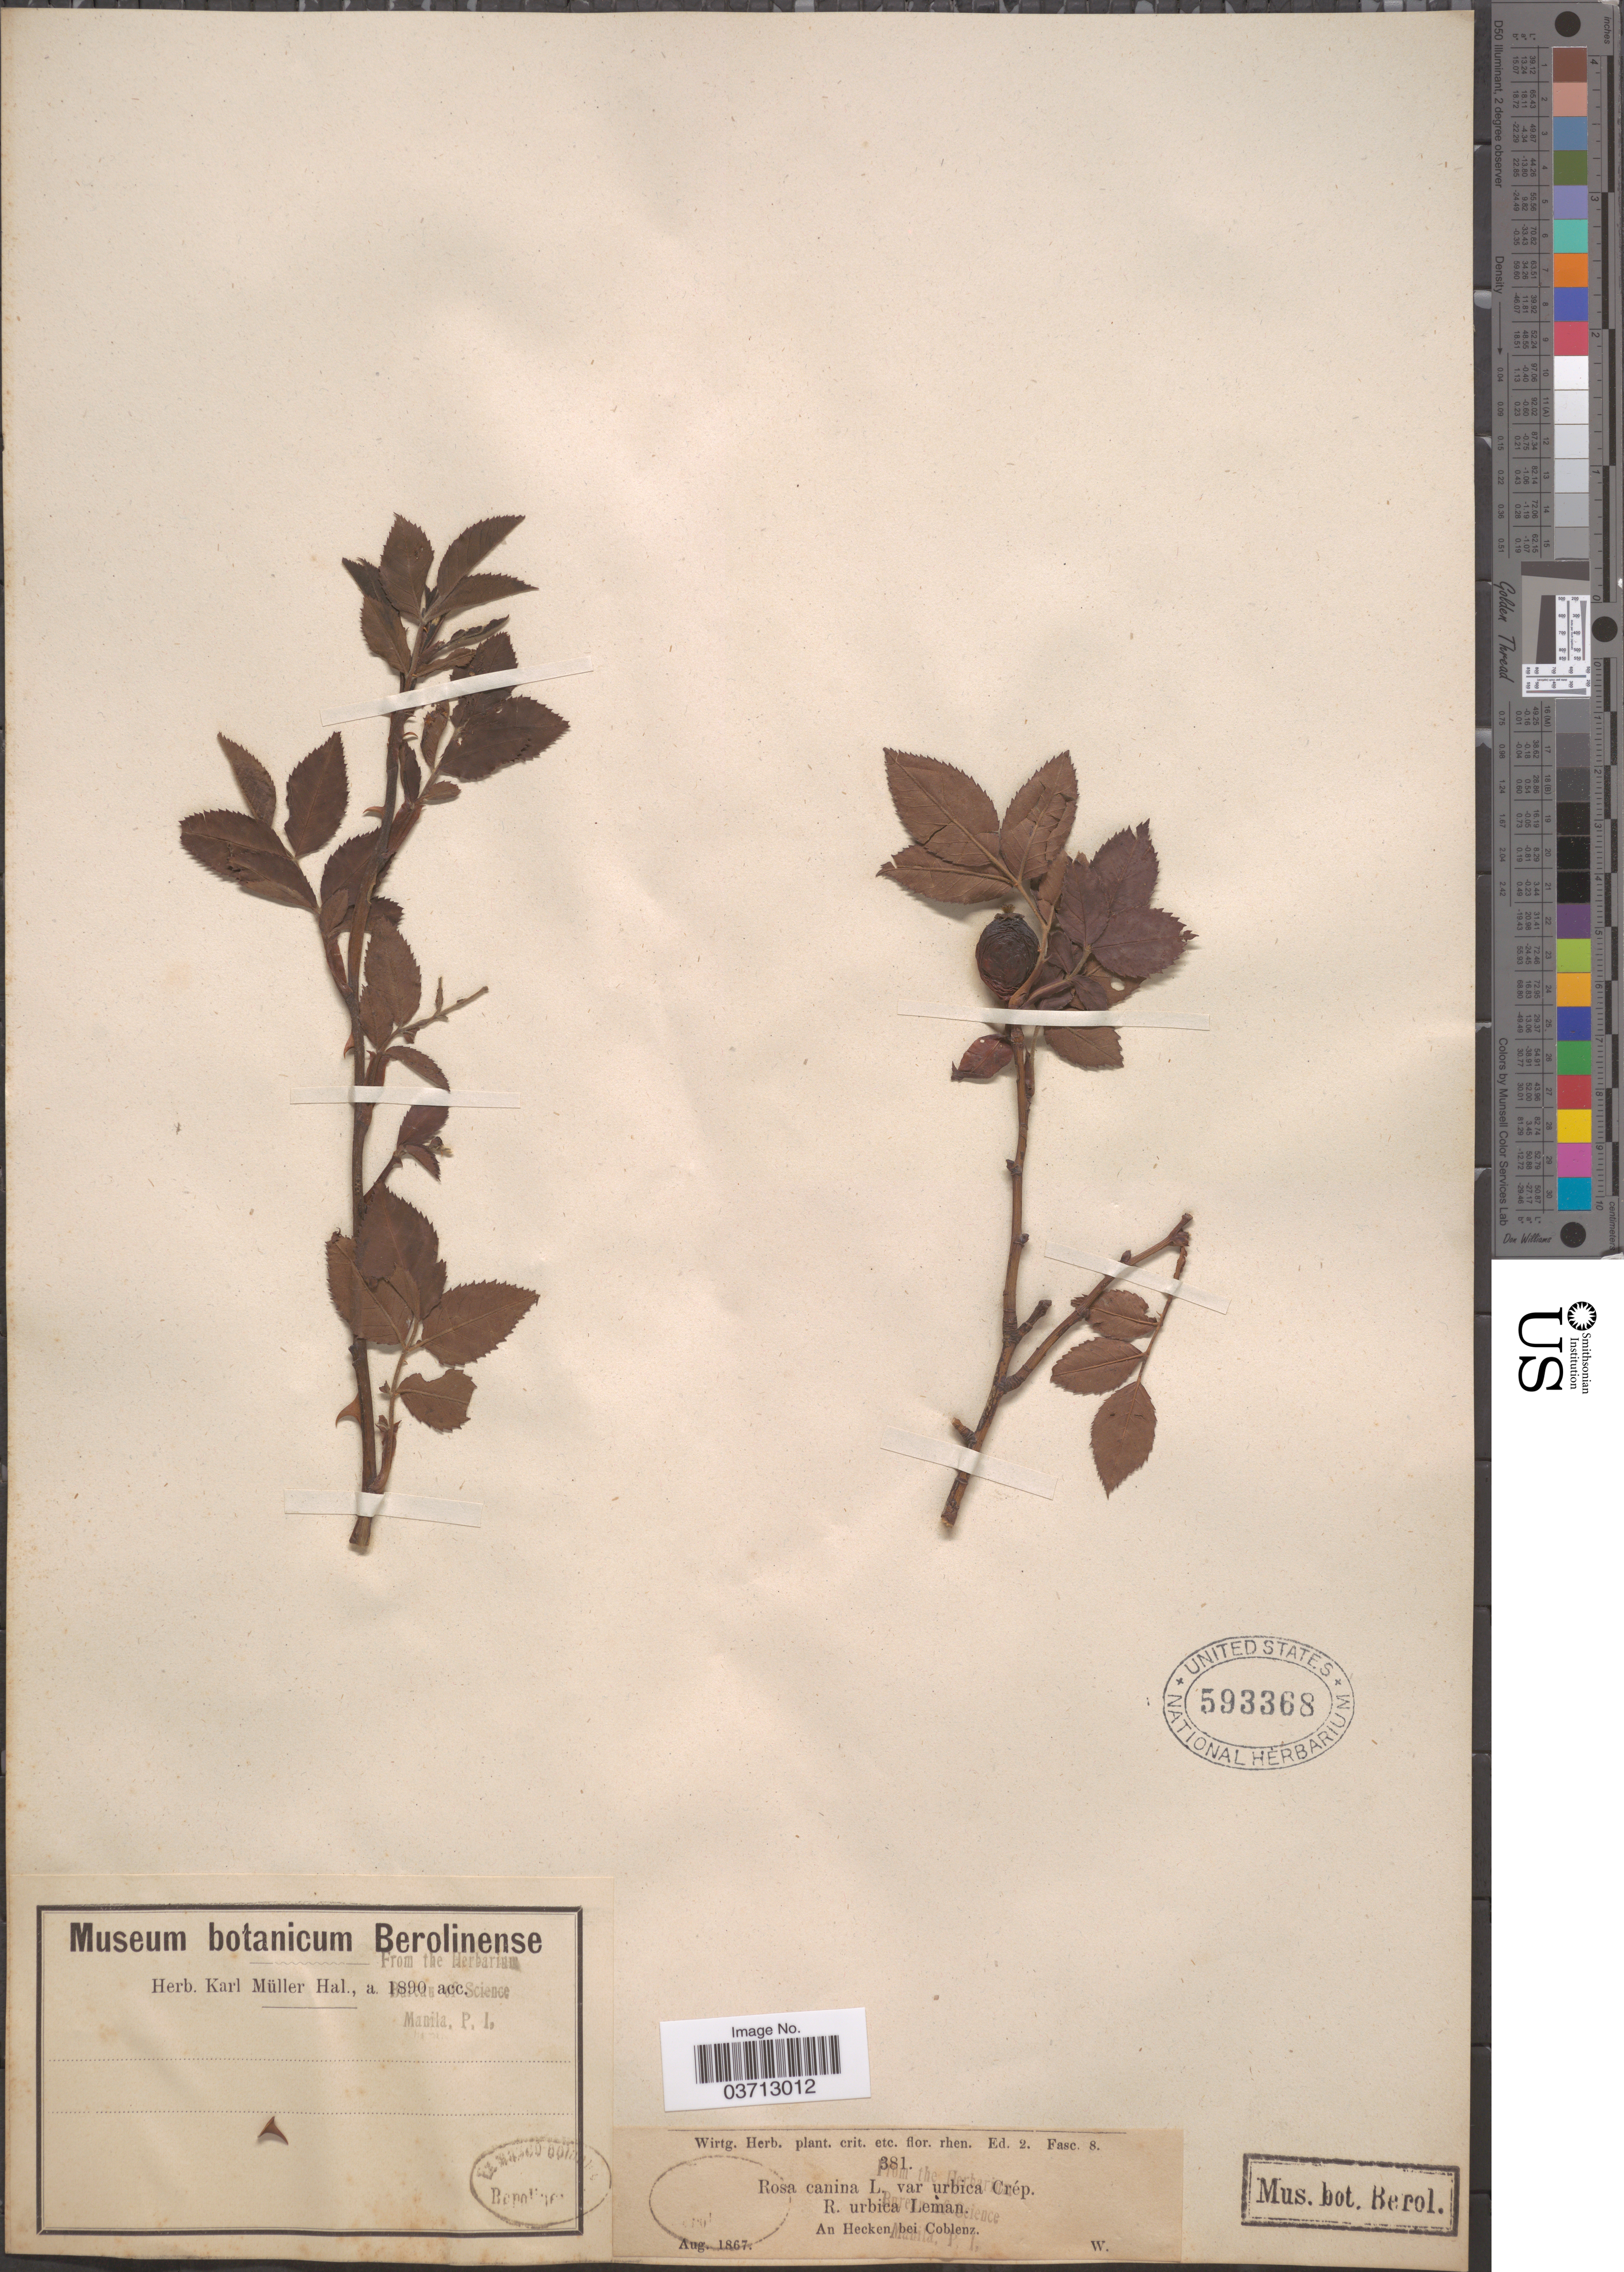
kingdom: Plantae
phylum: Tracheophyta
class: Magnoliopsida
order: Rosales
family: Rosaceae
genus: Rosa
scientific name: Rosa canina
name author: L.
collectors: Wirtg.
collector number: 381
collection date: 1867-08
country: Germany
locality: An Hecken bei Coblenz.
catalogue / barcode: US 593368